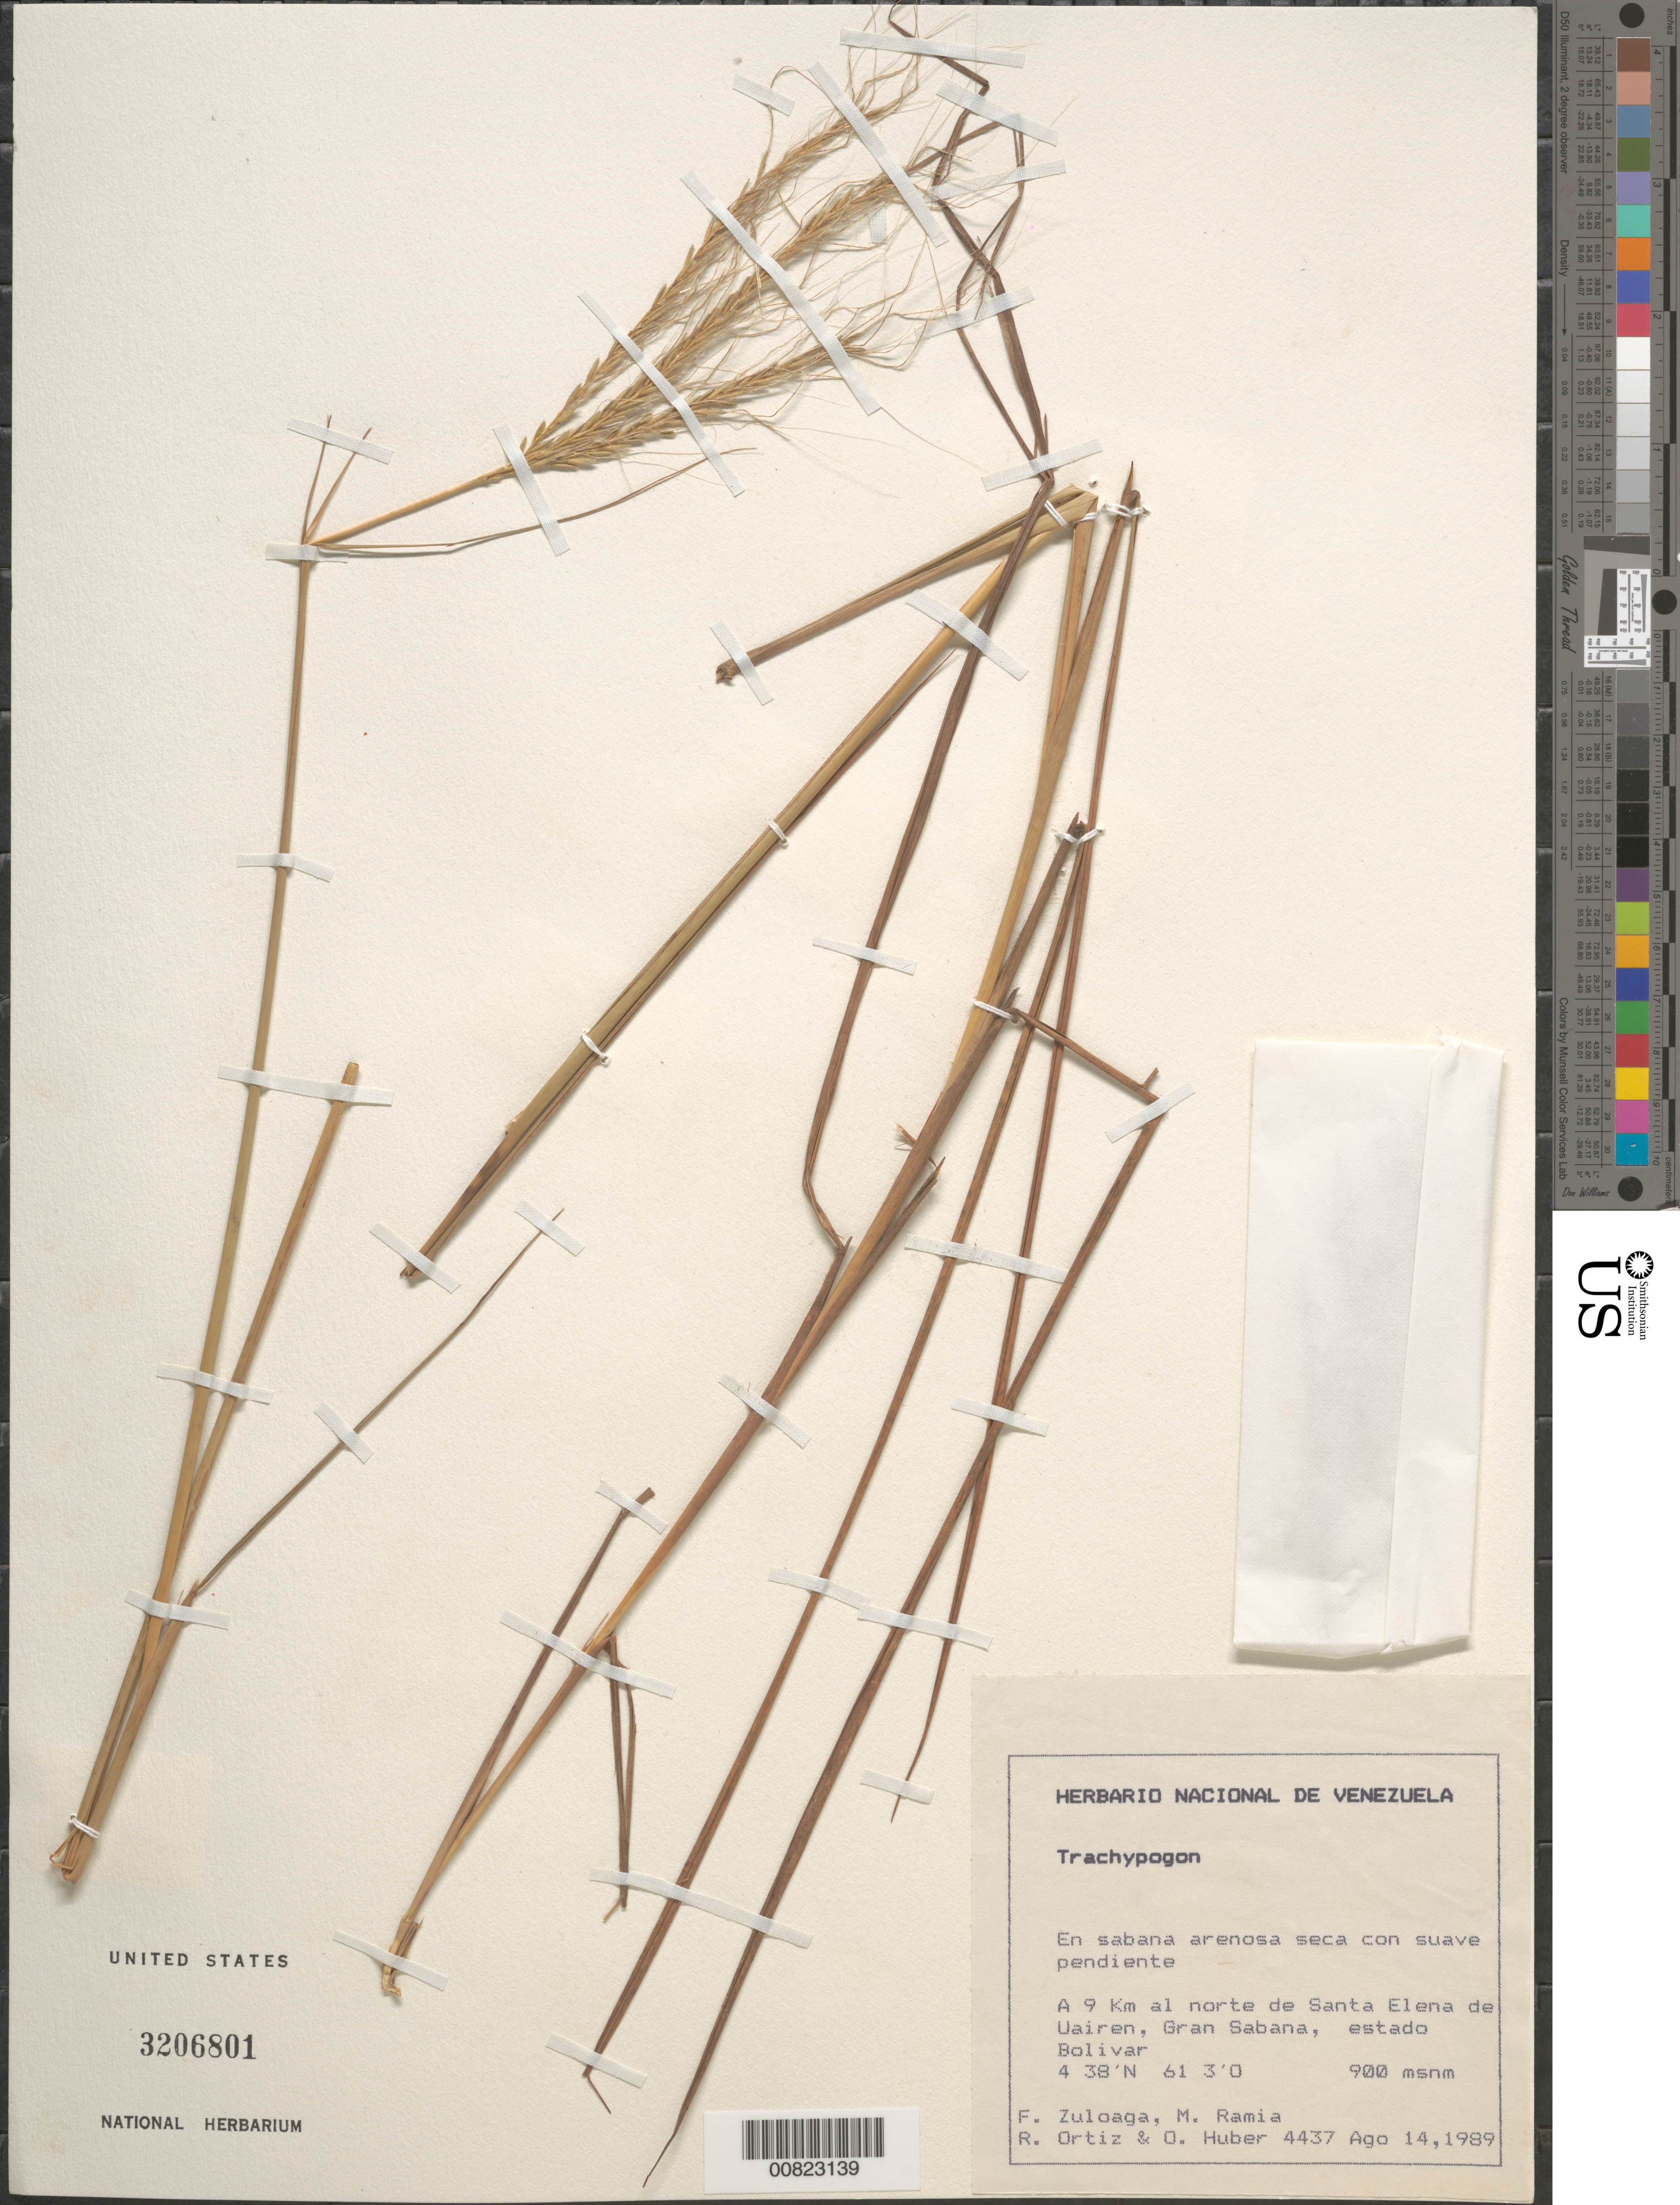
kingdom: Plantae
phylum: Tracheophyta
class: Liliopsida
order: Poales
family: Poaceae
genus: Trachypogon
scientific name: Trachypogon sp.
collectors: F. O. Zuloaga, M. Ramia, R. Ortíz & O. Huber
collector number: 4437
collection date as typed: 14-Aug-89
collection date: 1989-08-14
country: Venezuela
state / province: Bolívar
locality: Gran Sabana, 9 km N de Santa Elena de Uairen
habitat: Dry, sandy savanna with gentle slope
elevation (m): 900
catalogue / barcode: US 3206801